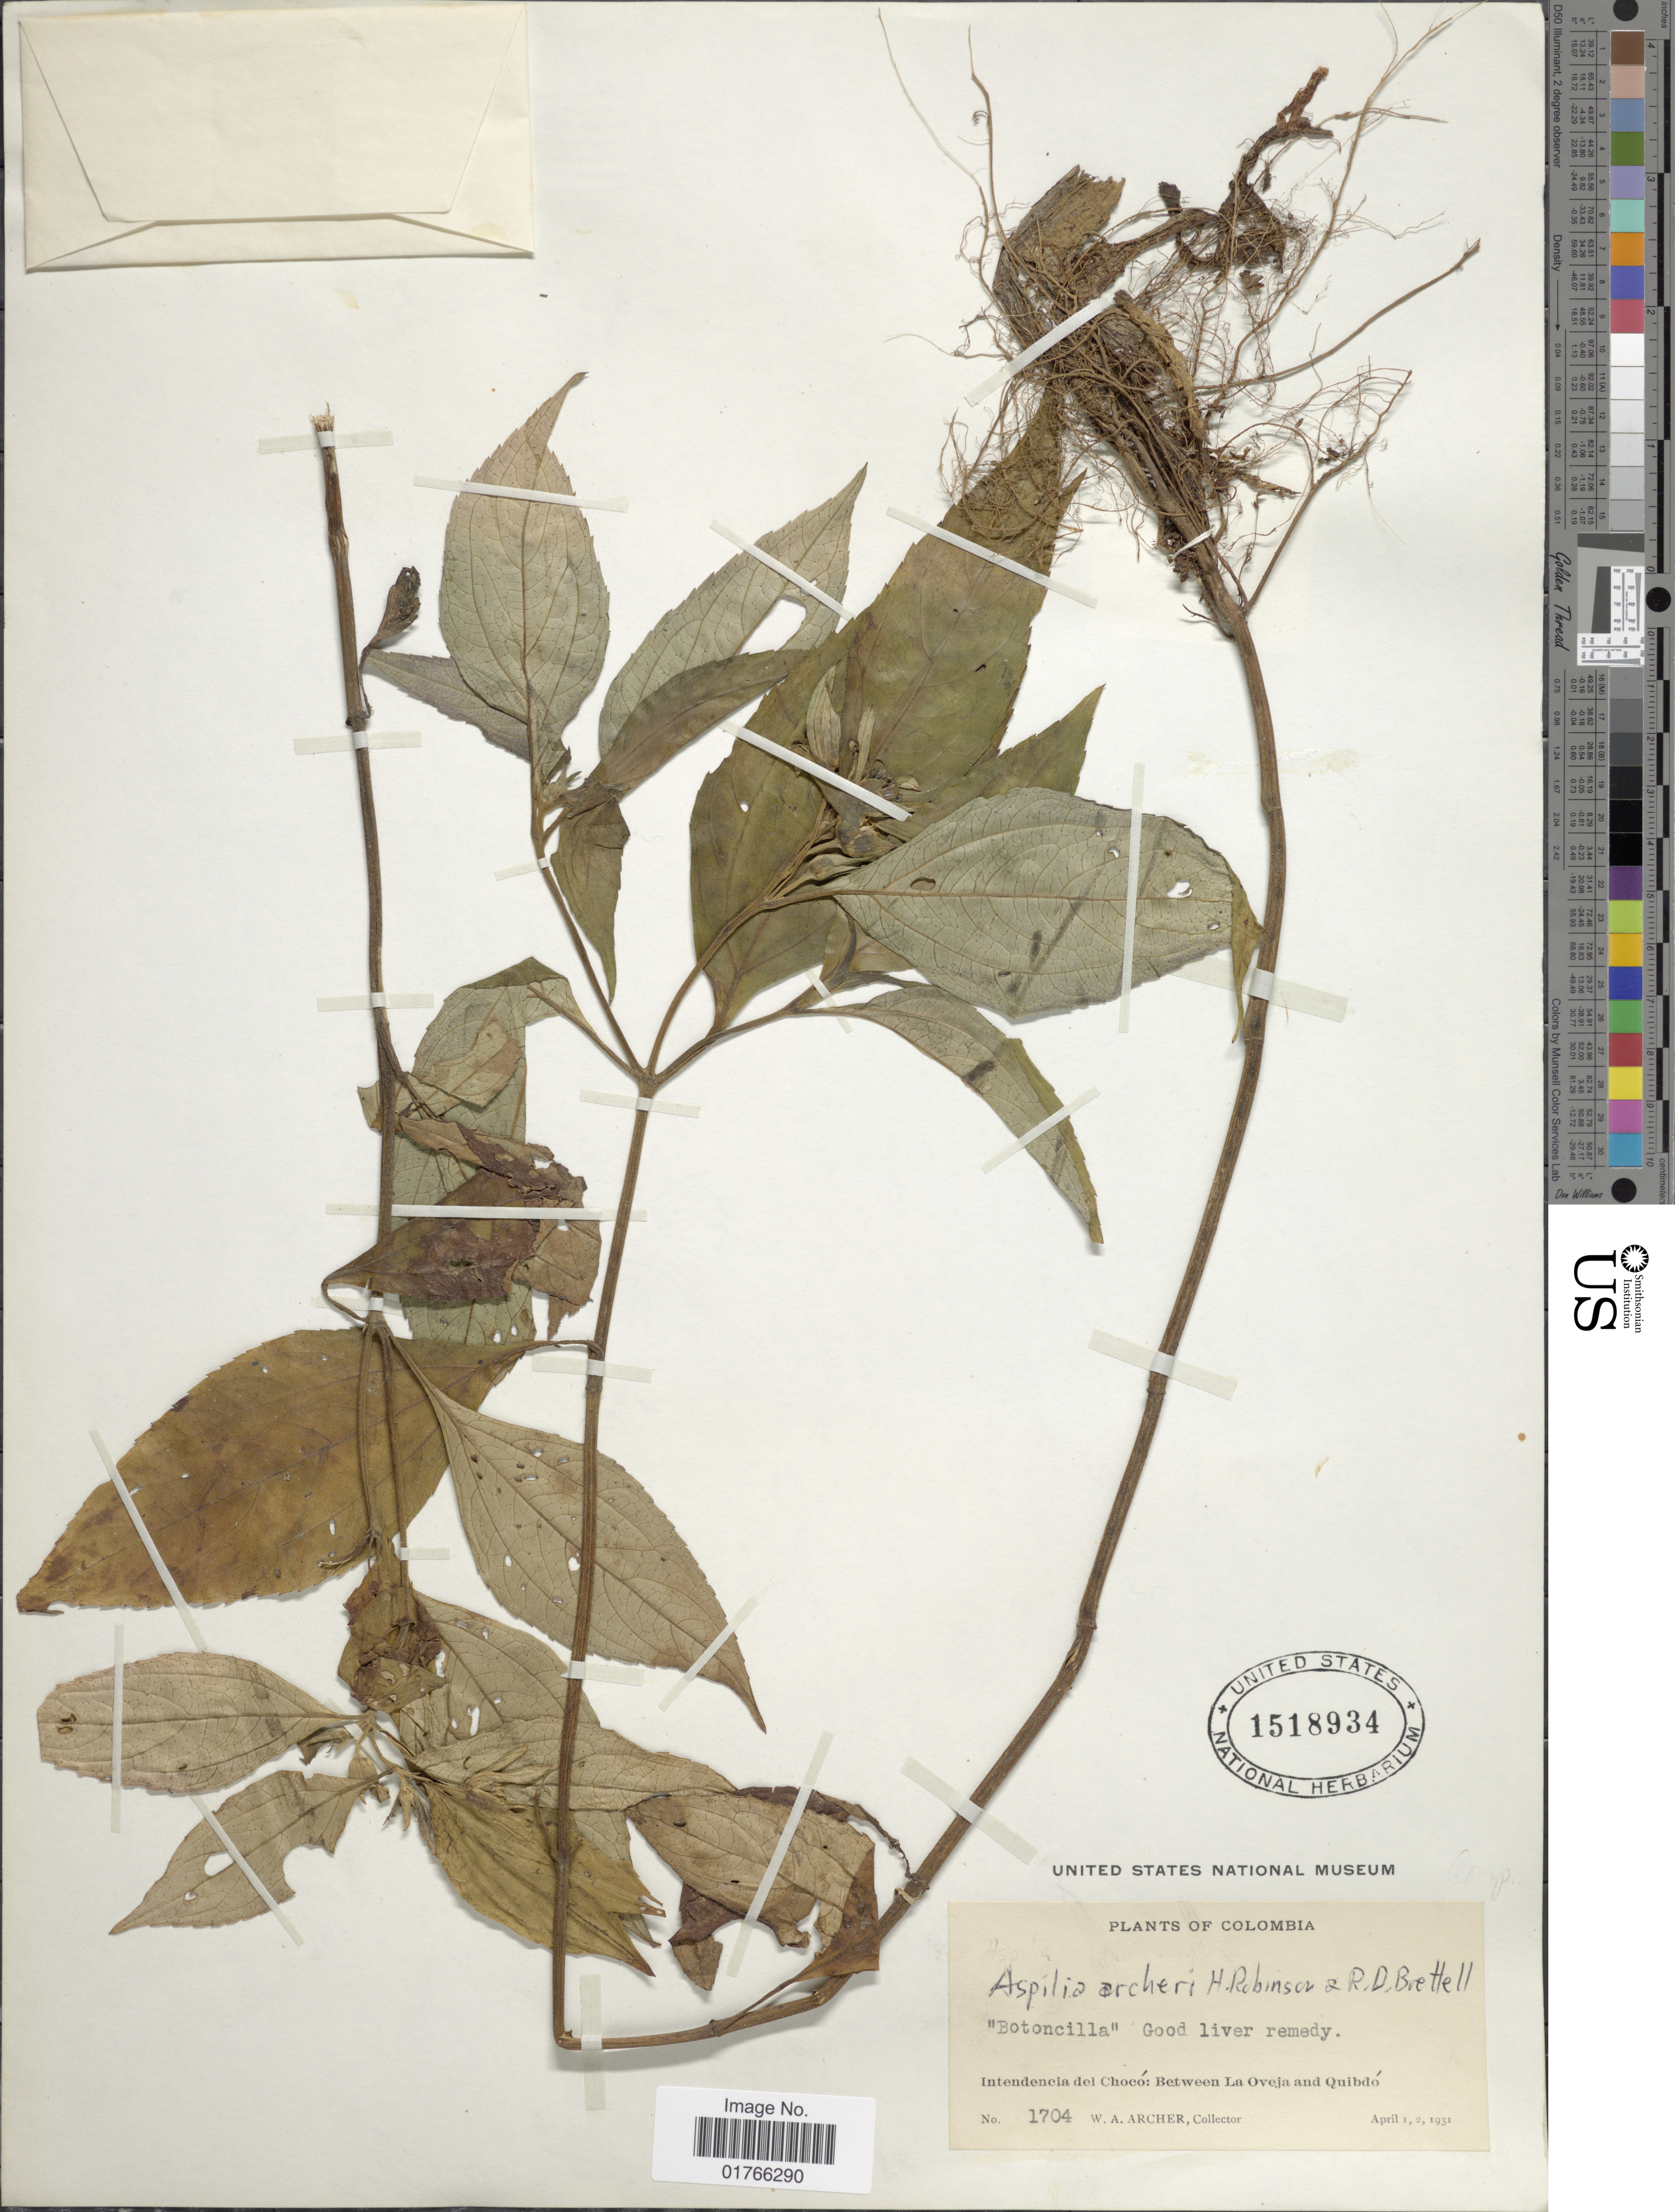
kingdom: Plantae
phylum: Tracheophyta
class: Magnoliopsida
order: Asterales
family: Asteraceae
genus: Elaphandra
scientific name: Elaphandra archeri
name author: H. Rob. & Brettell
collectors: W. A. Archer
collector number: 1704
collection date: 1931-04-01/1931-04-02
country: Colombia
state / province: Chocó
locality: Between La Oveja and Quibdo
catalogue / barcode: US 1518934